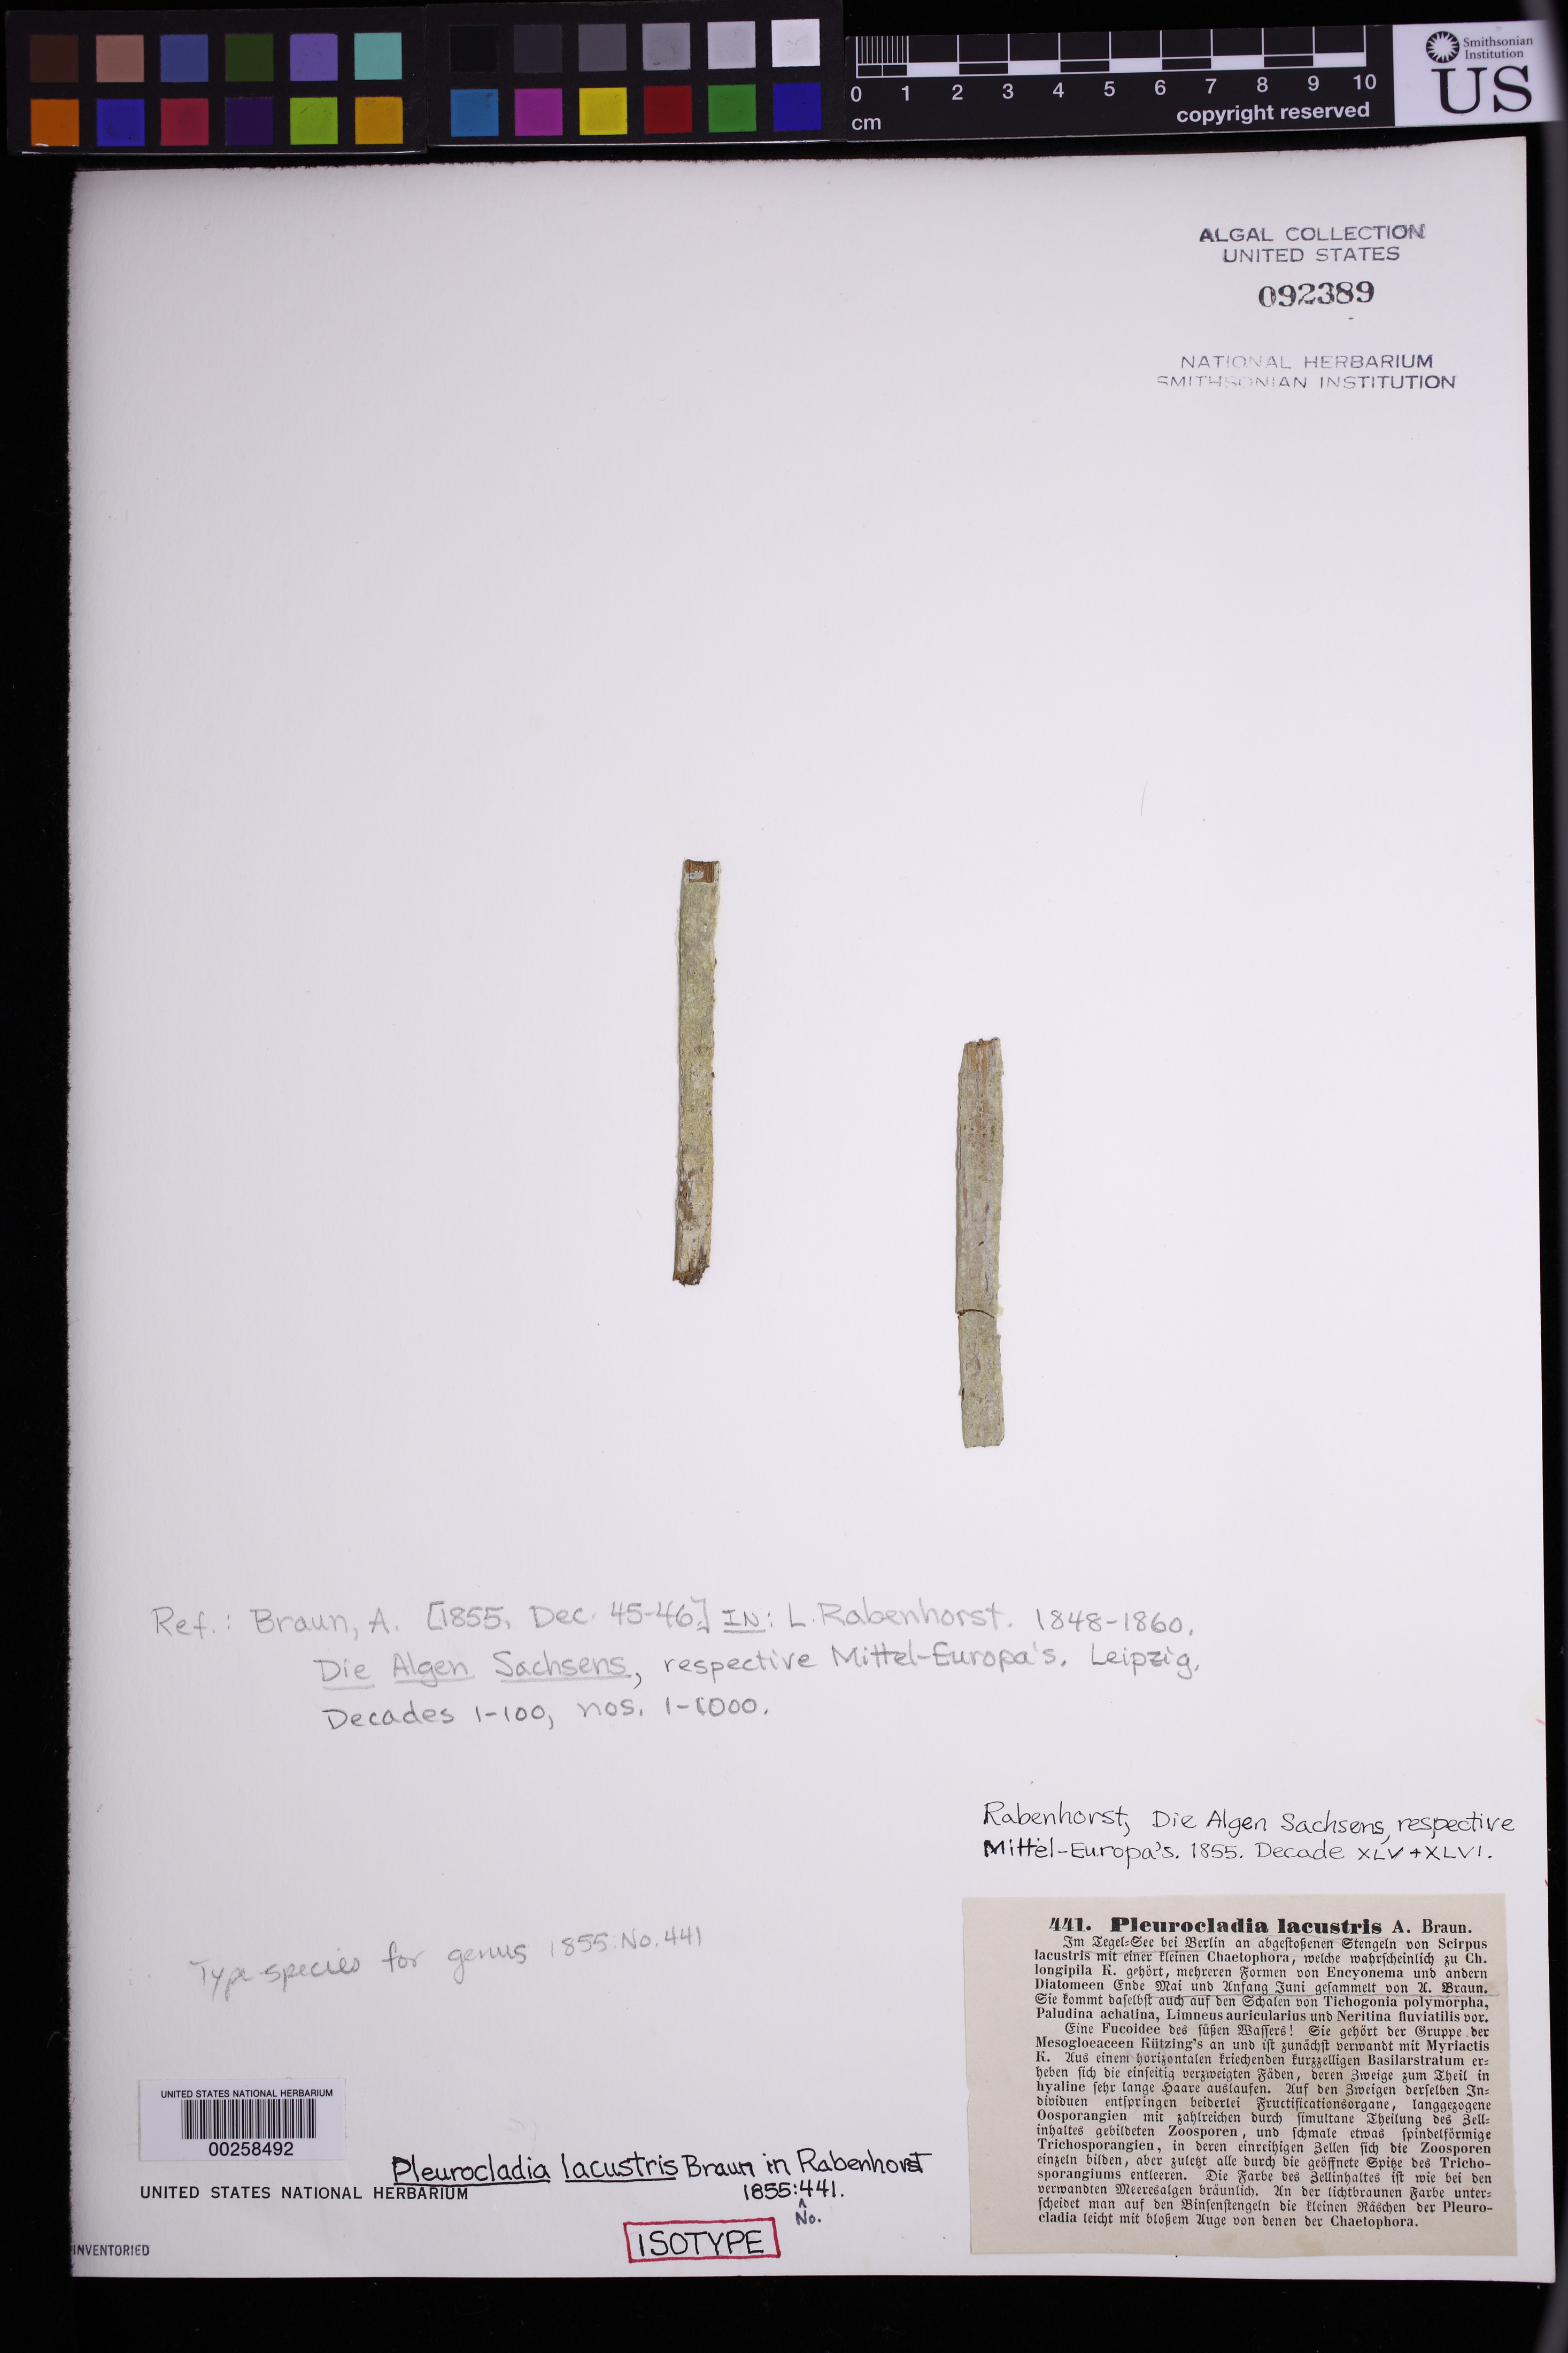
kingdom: Chromista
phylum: Ochrophyta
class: Phaeophyceae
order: Ectocarpales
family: Ectocarpaceae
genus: Pleurocladia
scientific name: Pleurocladia lacustris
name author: A. Braun in Rabenh.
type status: Isotype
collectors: A. Braun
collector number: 441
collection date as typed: May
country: Germany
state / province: Berlin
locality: Tegelsee (Tegel-see).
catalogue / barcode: US 92389